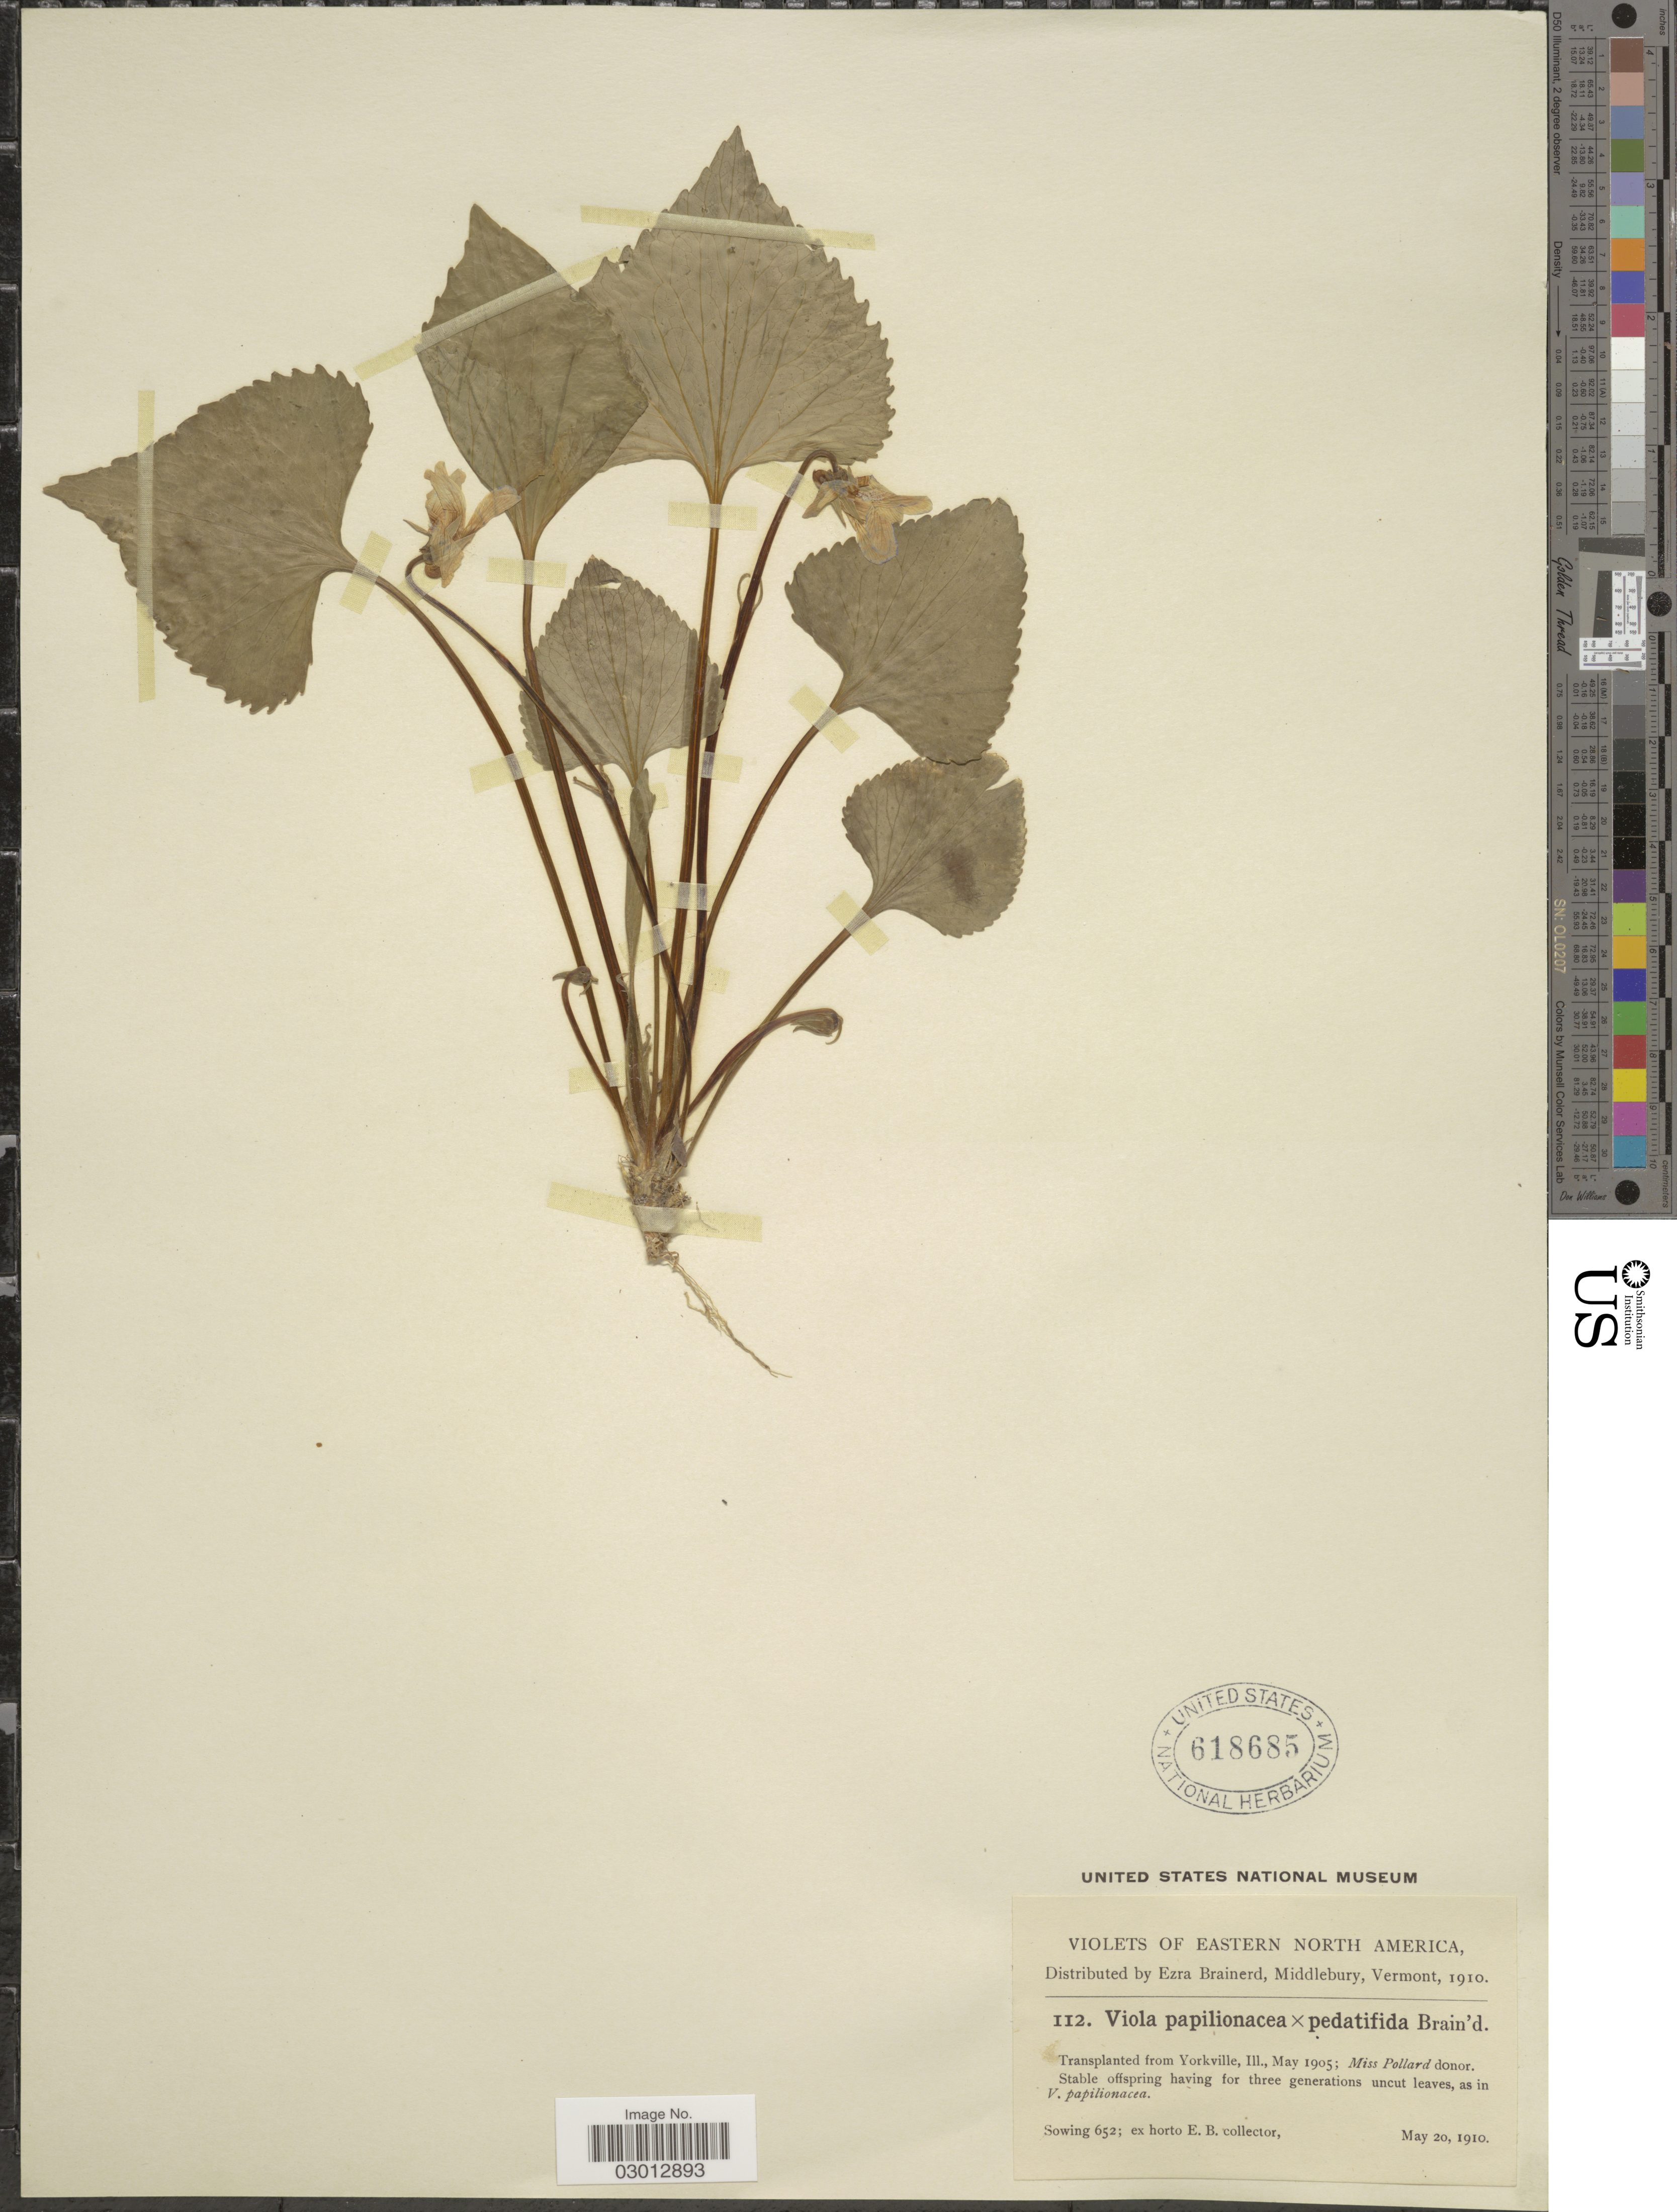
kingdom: Plantae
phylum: Tracheophyta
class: Magnoliopsida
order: Malpighiales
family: Violaceae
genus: Viola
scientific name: Viola papilionacea x V. pedatifida G. Don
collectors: ex herb. Ezra Brainerd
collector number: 112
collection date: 1910-05-20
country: United States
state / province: Illinois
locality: Eastern North America. Transplanted from Yorkville, Ill.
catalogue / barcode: US 618685